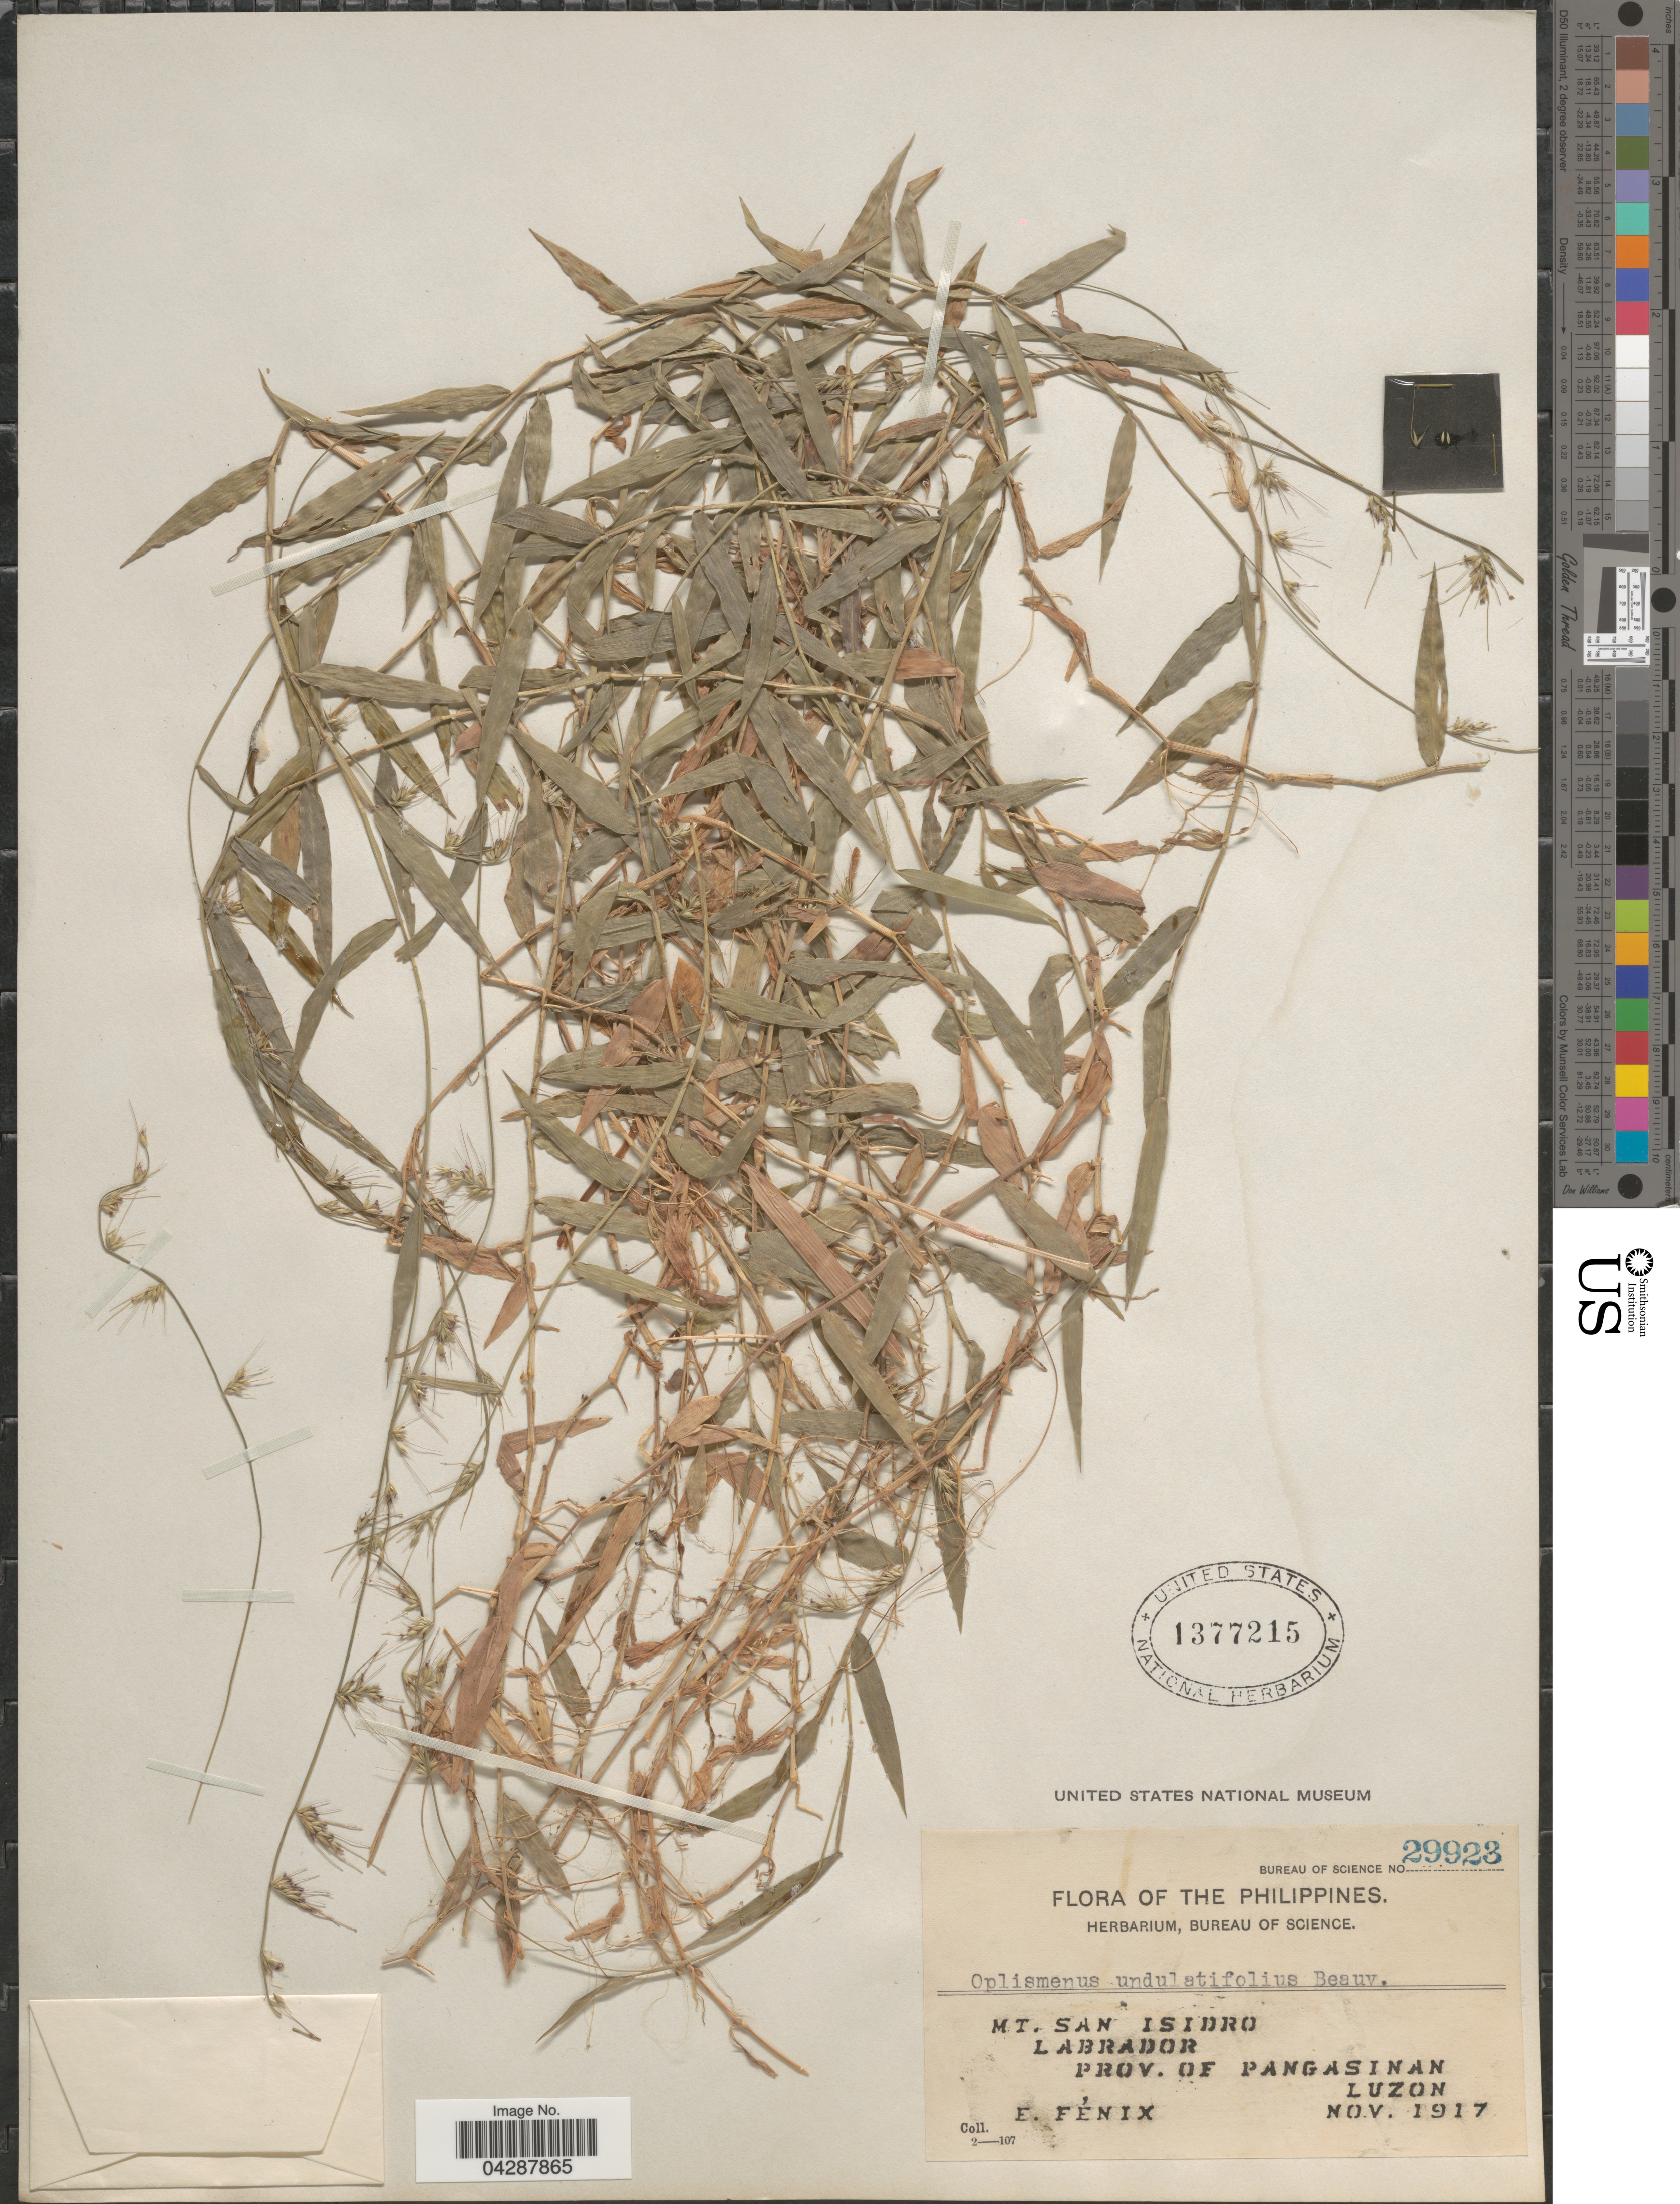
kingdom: Plantae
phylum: Tracheophyta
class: Liliopsida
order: Poales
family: Poaceae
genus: Oplismenus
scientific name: Oplismenus sp.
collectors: E. Fénix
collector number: Bureau of Science 29923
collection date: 1917-11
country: Philippines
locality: Mt. San Isidro. Labrador. Prov. of Pangasinan. Luzon.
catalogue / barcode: US 1377215